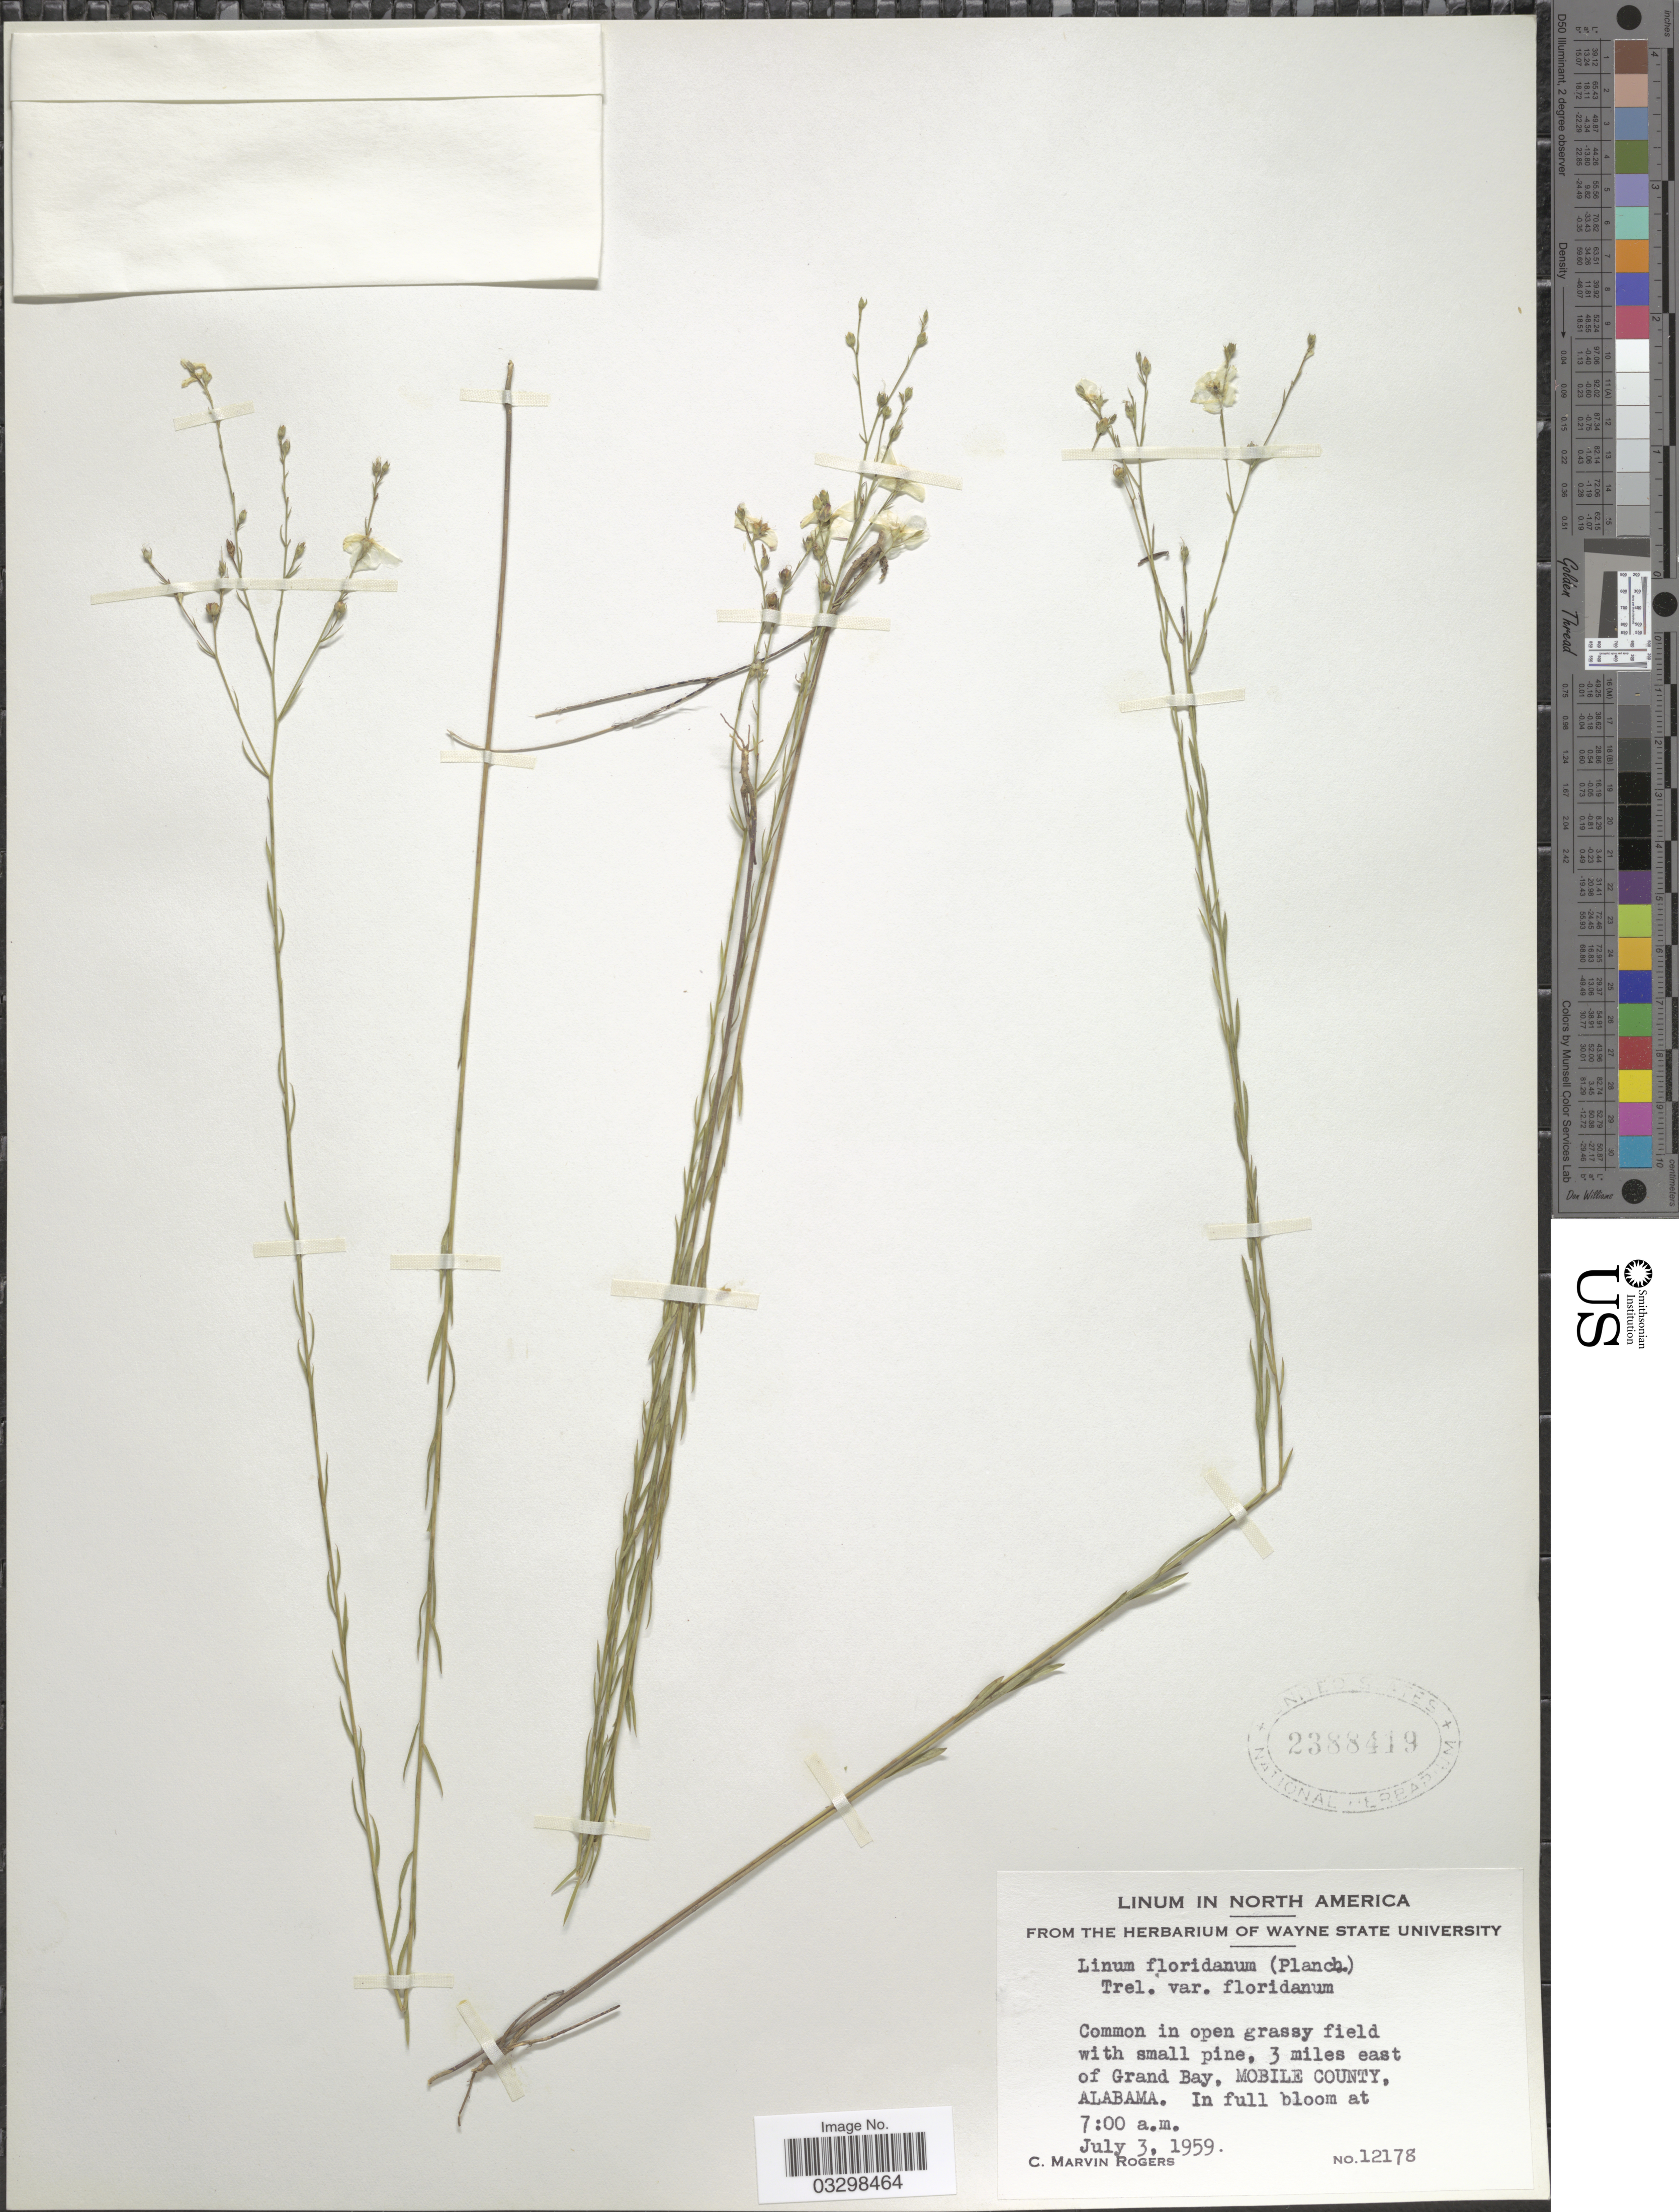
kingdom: Plantae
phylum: Tracheophyta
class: Magnoliopsida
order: Malpighiales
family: Linaceae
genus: Linum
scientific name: Linum floridanum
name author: (Planch.) Trel.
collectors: C. M. Rogers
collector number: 12178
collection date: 1959-07-03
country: United States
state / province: Alabama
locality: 3 miles east of Grand Bay, Mobile County.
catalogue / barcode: US 2388419